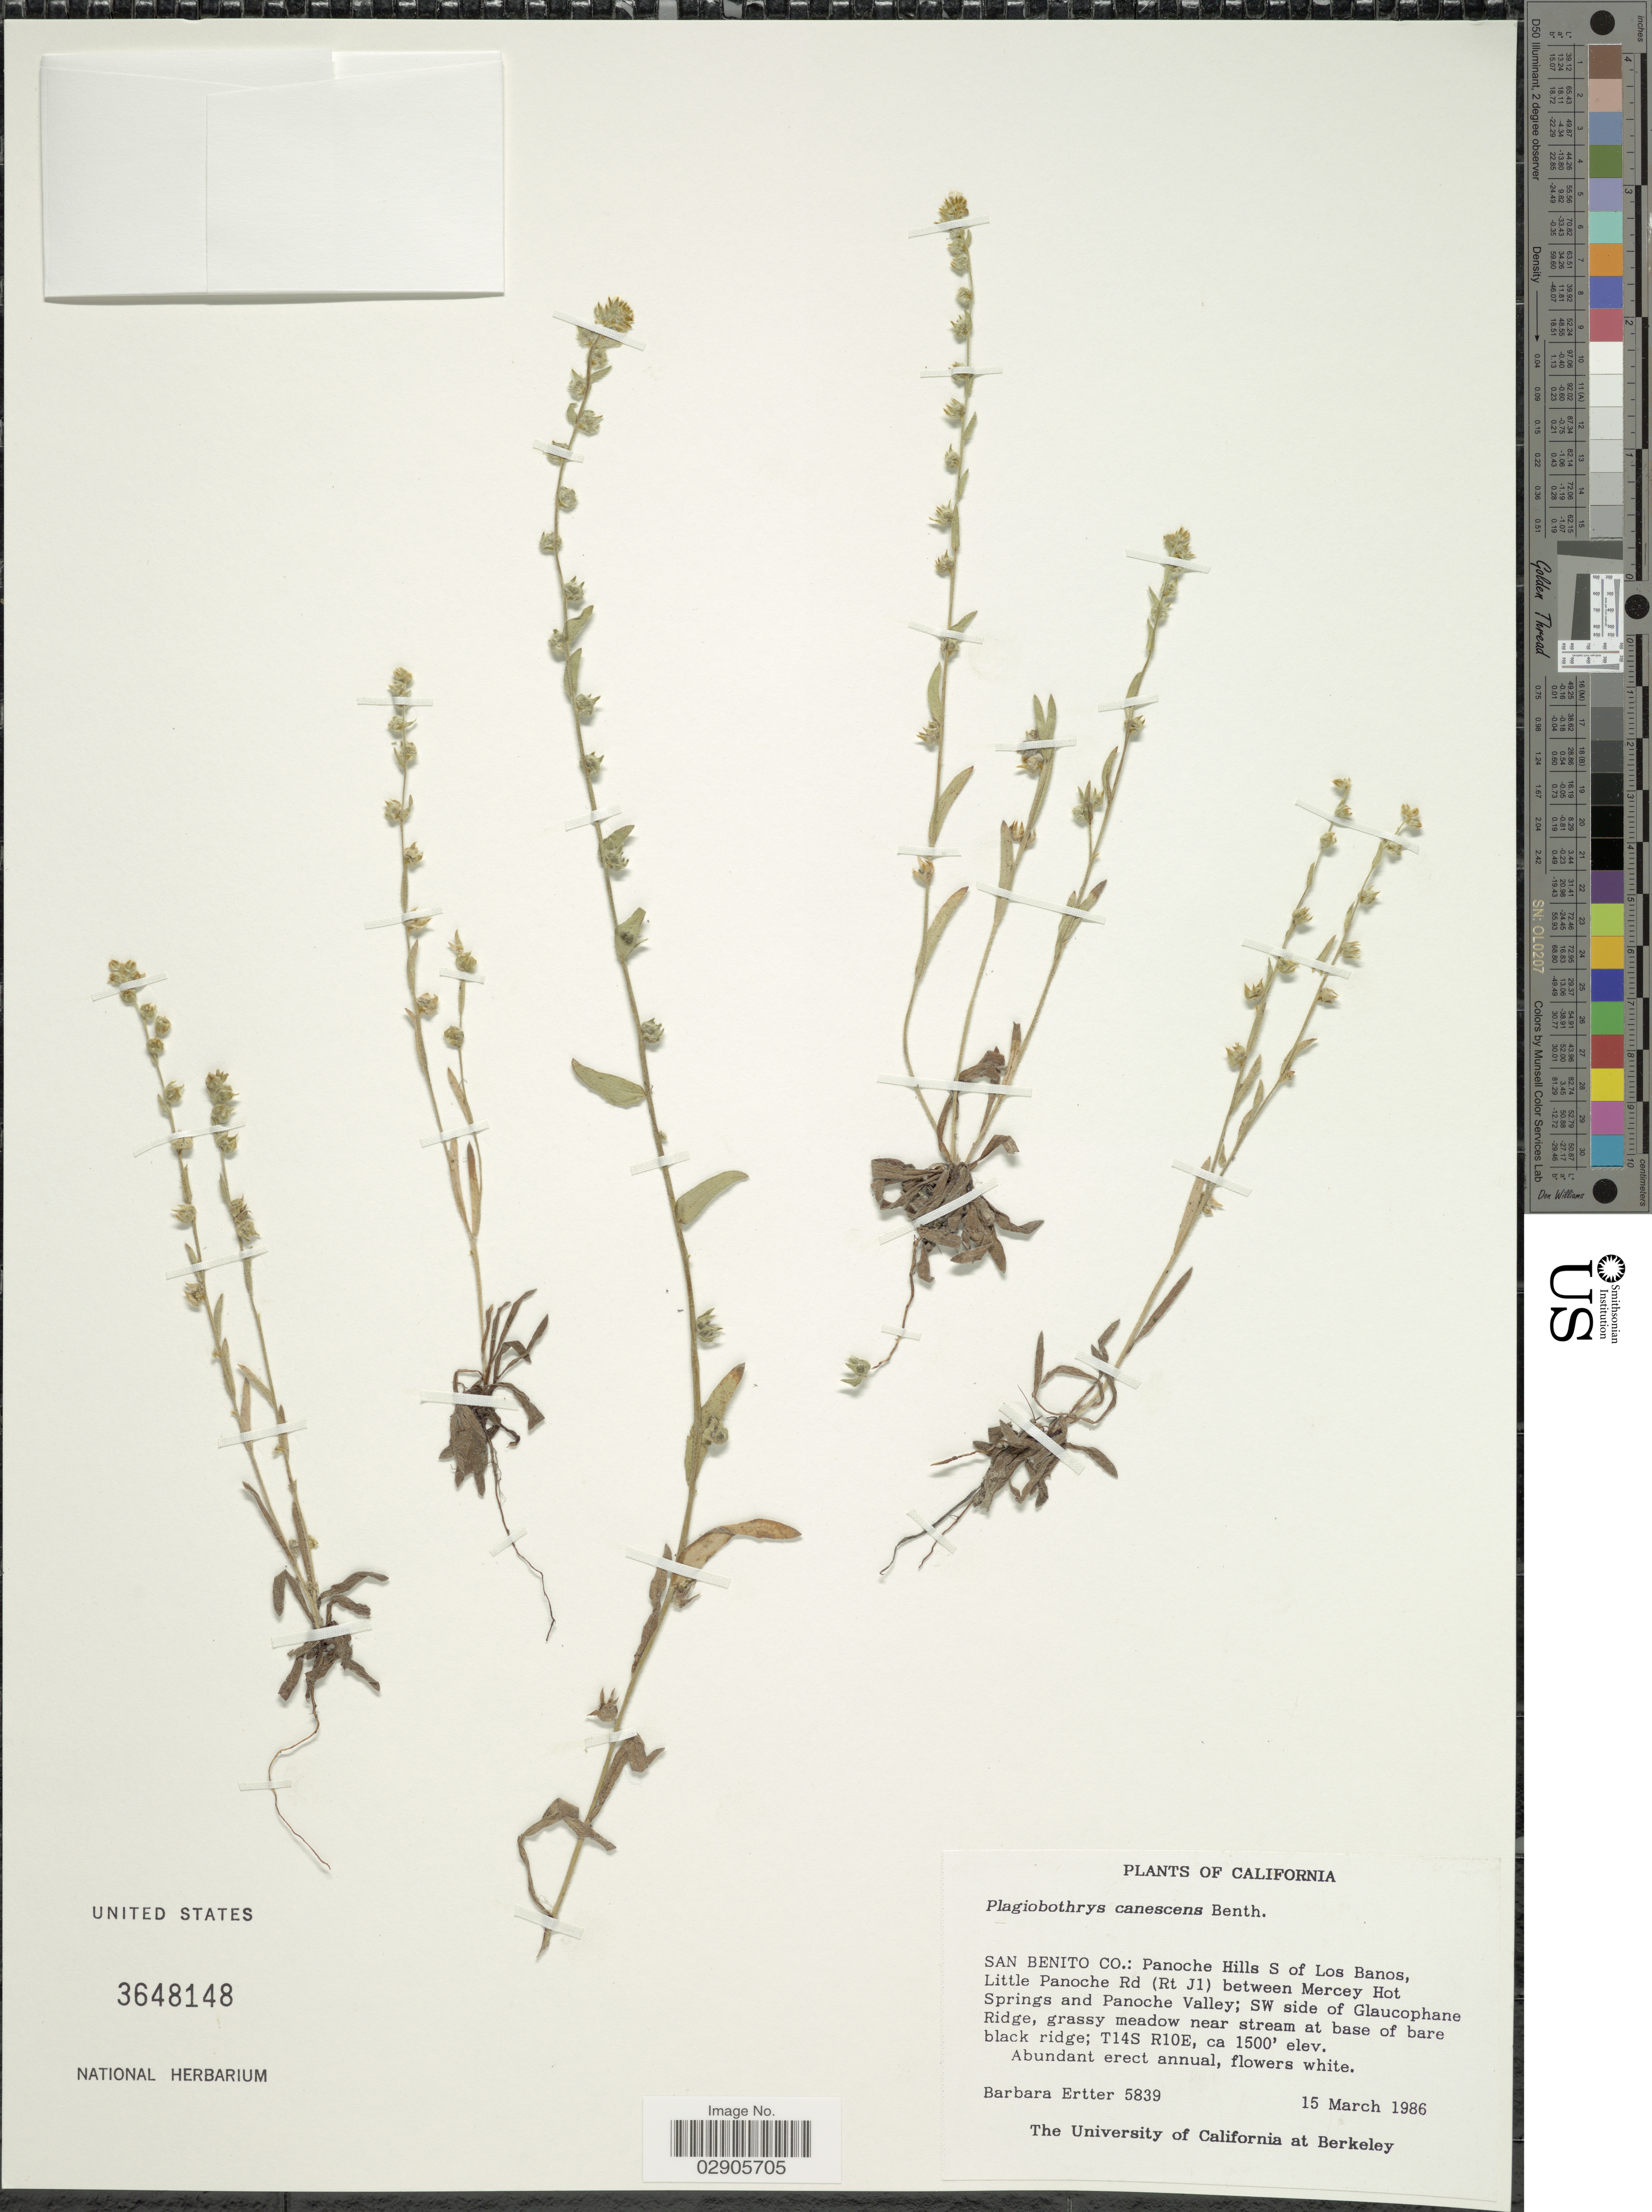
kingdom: Plantae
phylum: Tracheophyta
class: Magnoliopsida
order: Boraginales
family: Boraginaceae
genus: Plagiobothrys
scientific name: Plagiobothrys canescens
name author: Benth.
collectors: B. Ertter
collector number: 5839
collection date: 1986-03-15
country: United States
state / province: California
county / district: San Benito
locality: San Benito Co.: Panoche Hills S of Los Banos, Little Panoche Rd (Rt J1) between Mercey Hot Springs and Panoche Valley; SW side of Glaucophane Ridge, grassy meadow near stream at base of bare black ridge; T14S R10E.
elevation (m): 457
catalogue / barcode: US 3648148